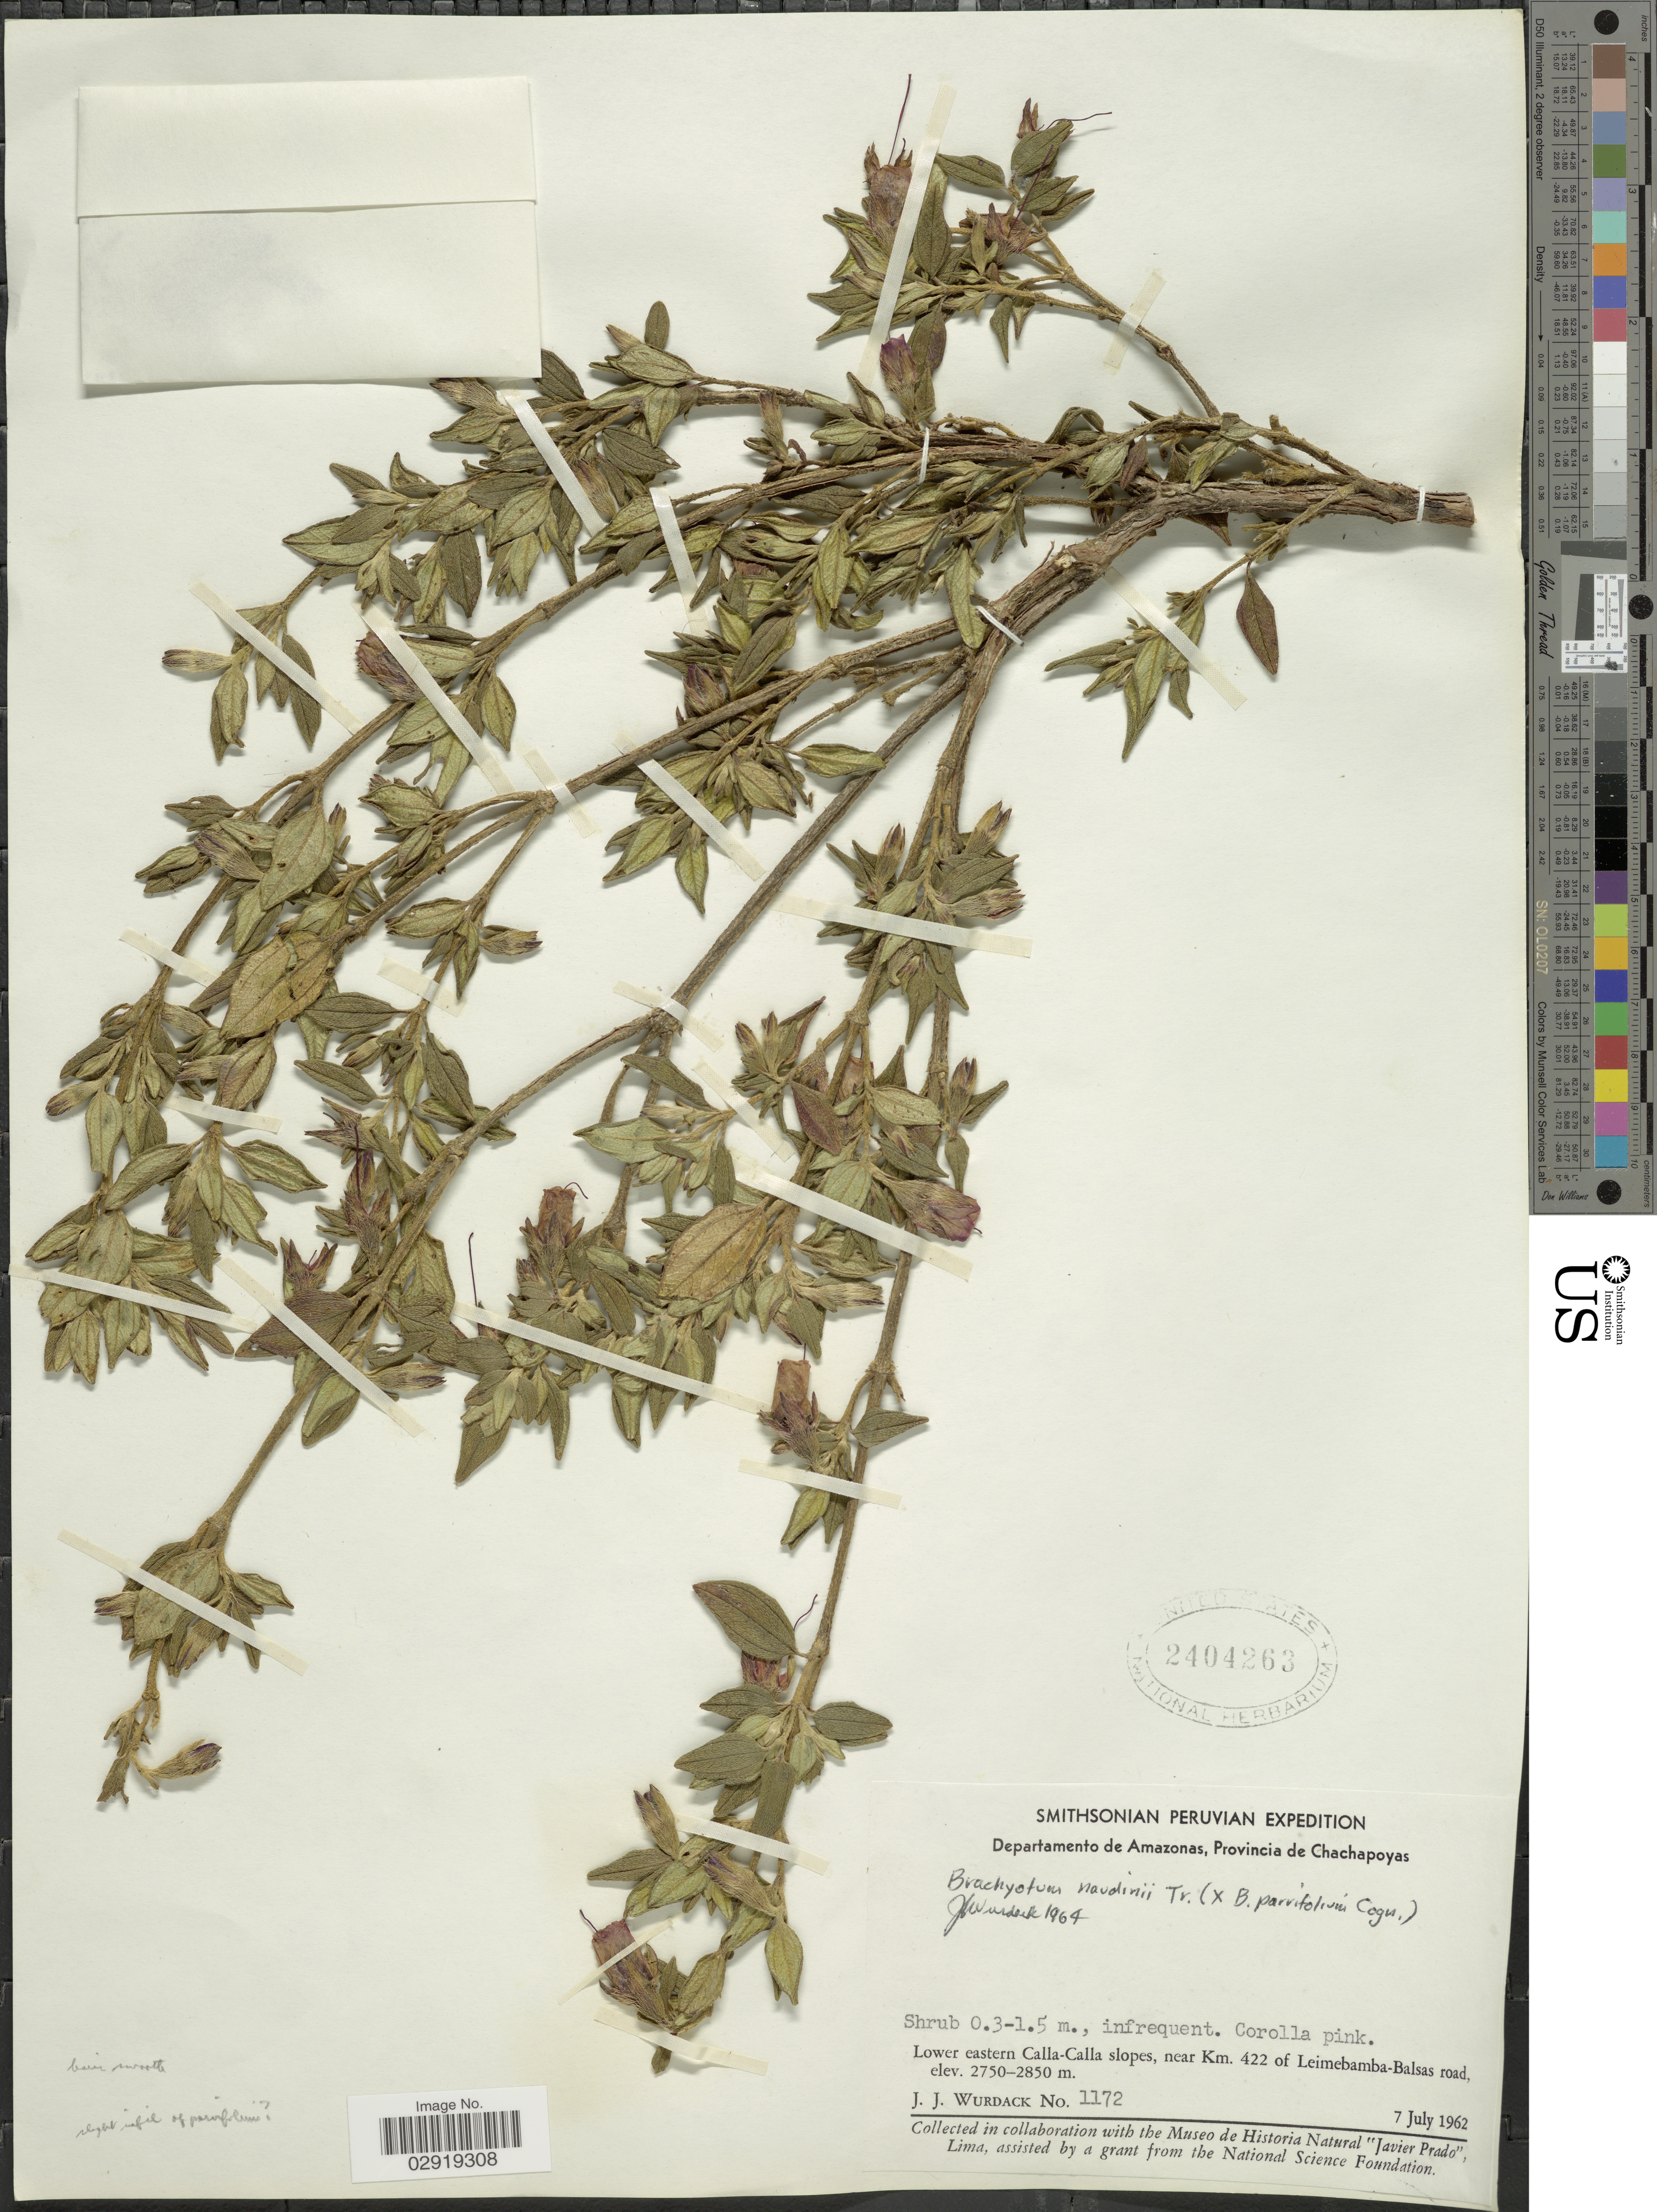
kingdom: Plantae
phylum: Tracheophyta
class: Magnoliopsida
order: Myrtales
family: Melastomataceae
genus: Brachyotum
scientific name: Brachyotum naudinii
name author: Triana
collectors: J. J. Wurdack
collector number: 1172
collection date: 1962-07-07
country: Peru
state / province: Amazonas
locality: Departamento de Amazonas, Provincia de Chachapoyas. Lower eastern Calla-Calla slopes, near Km. 422 of Leimebamba-Balsas road.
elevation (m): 2750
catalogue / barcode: US 2404263